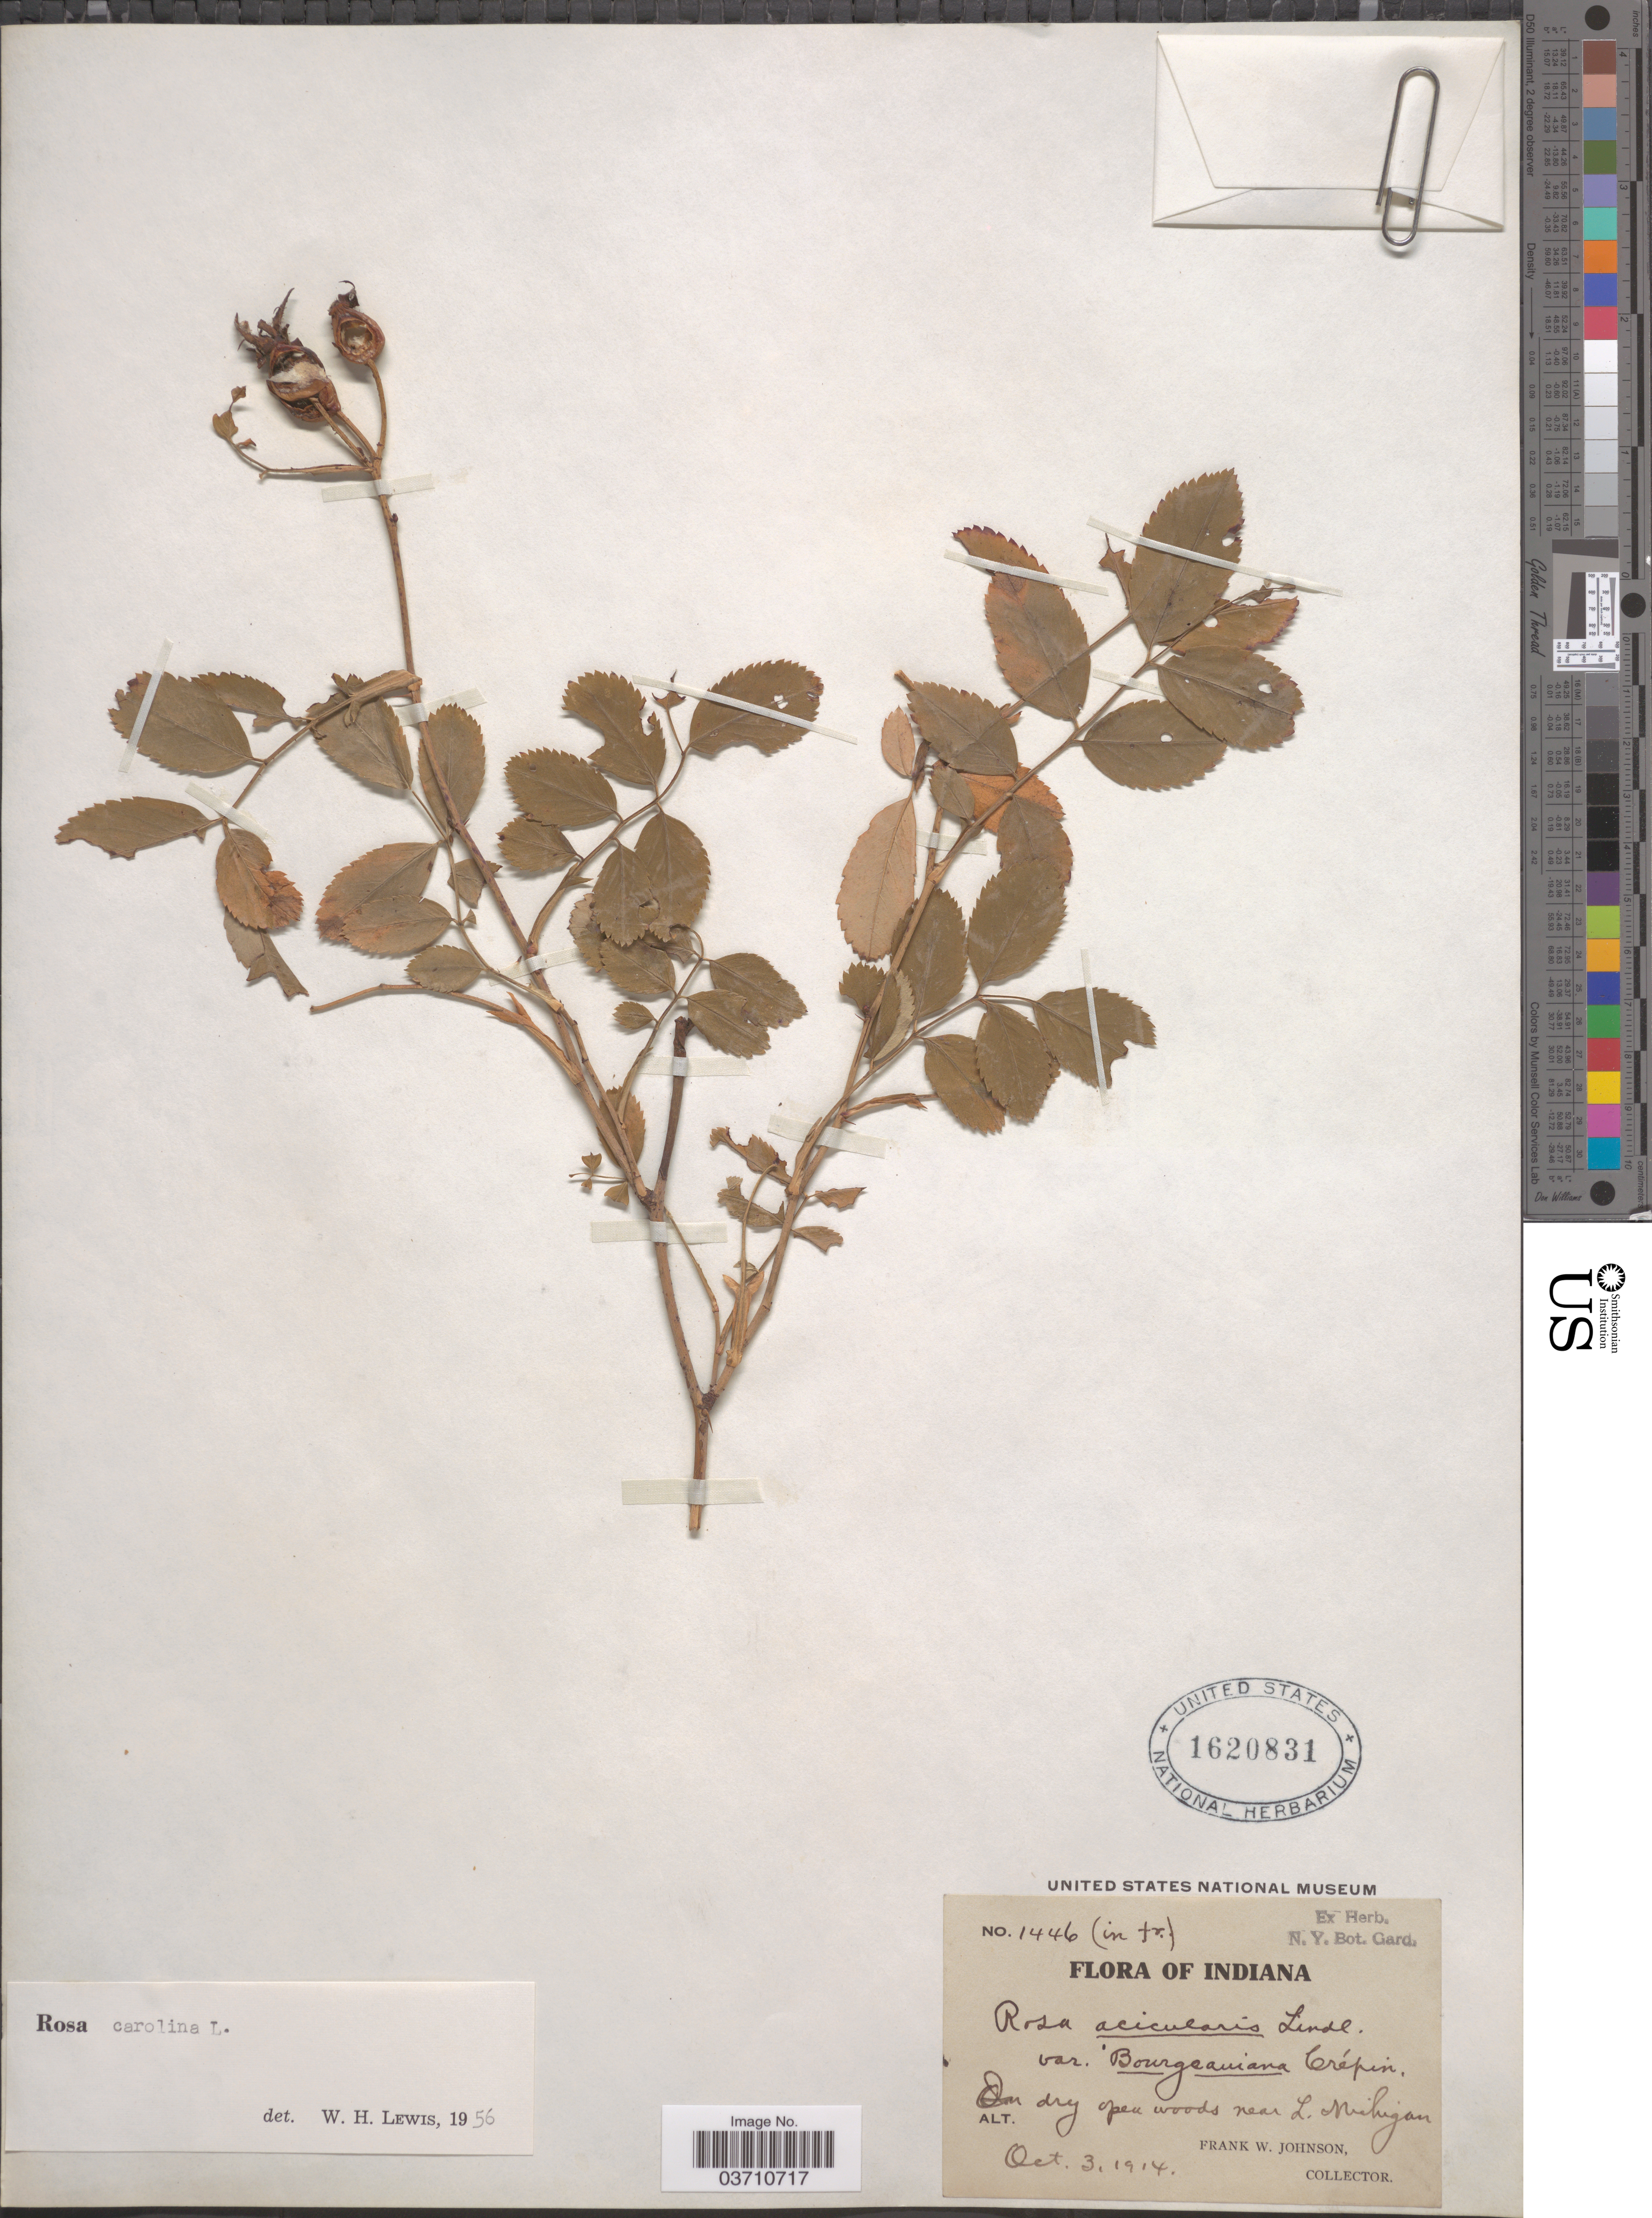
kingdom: Plantae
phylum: Tracheophyta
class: Magnoliopsida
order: Rosales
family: Rosaceae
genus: Rosa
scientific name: Rosa carolina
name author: L.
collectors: F. W. Johnson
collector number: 1446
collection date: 1914-10-03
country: United States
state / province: Indiana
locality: Near L. Michigan.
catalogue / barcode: US 1620831